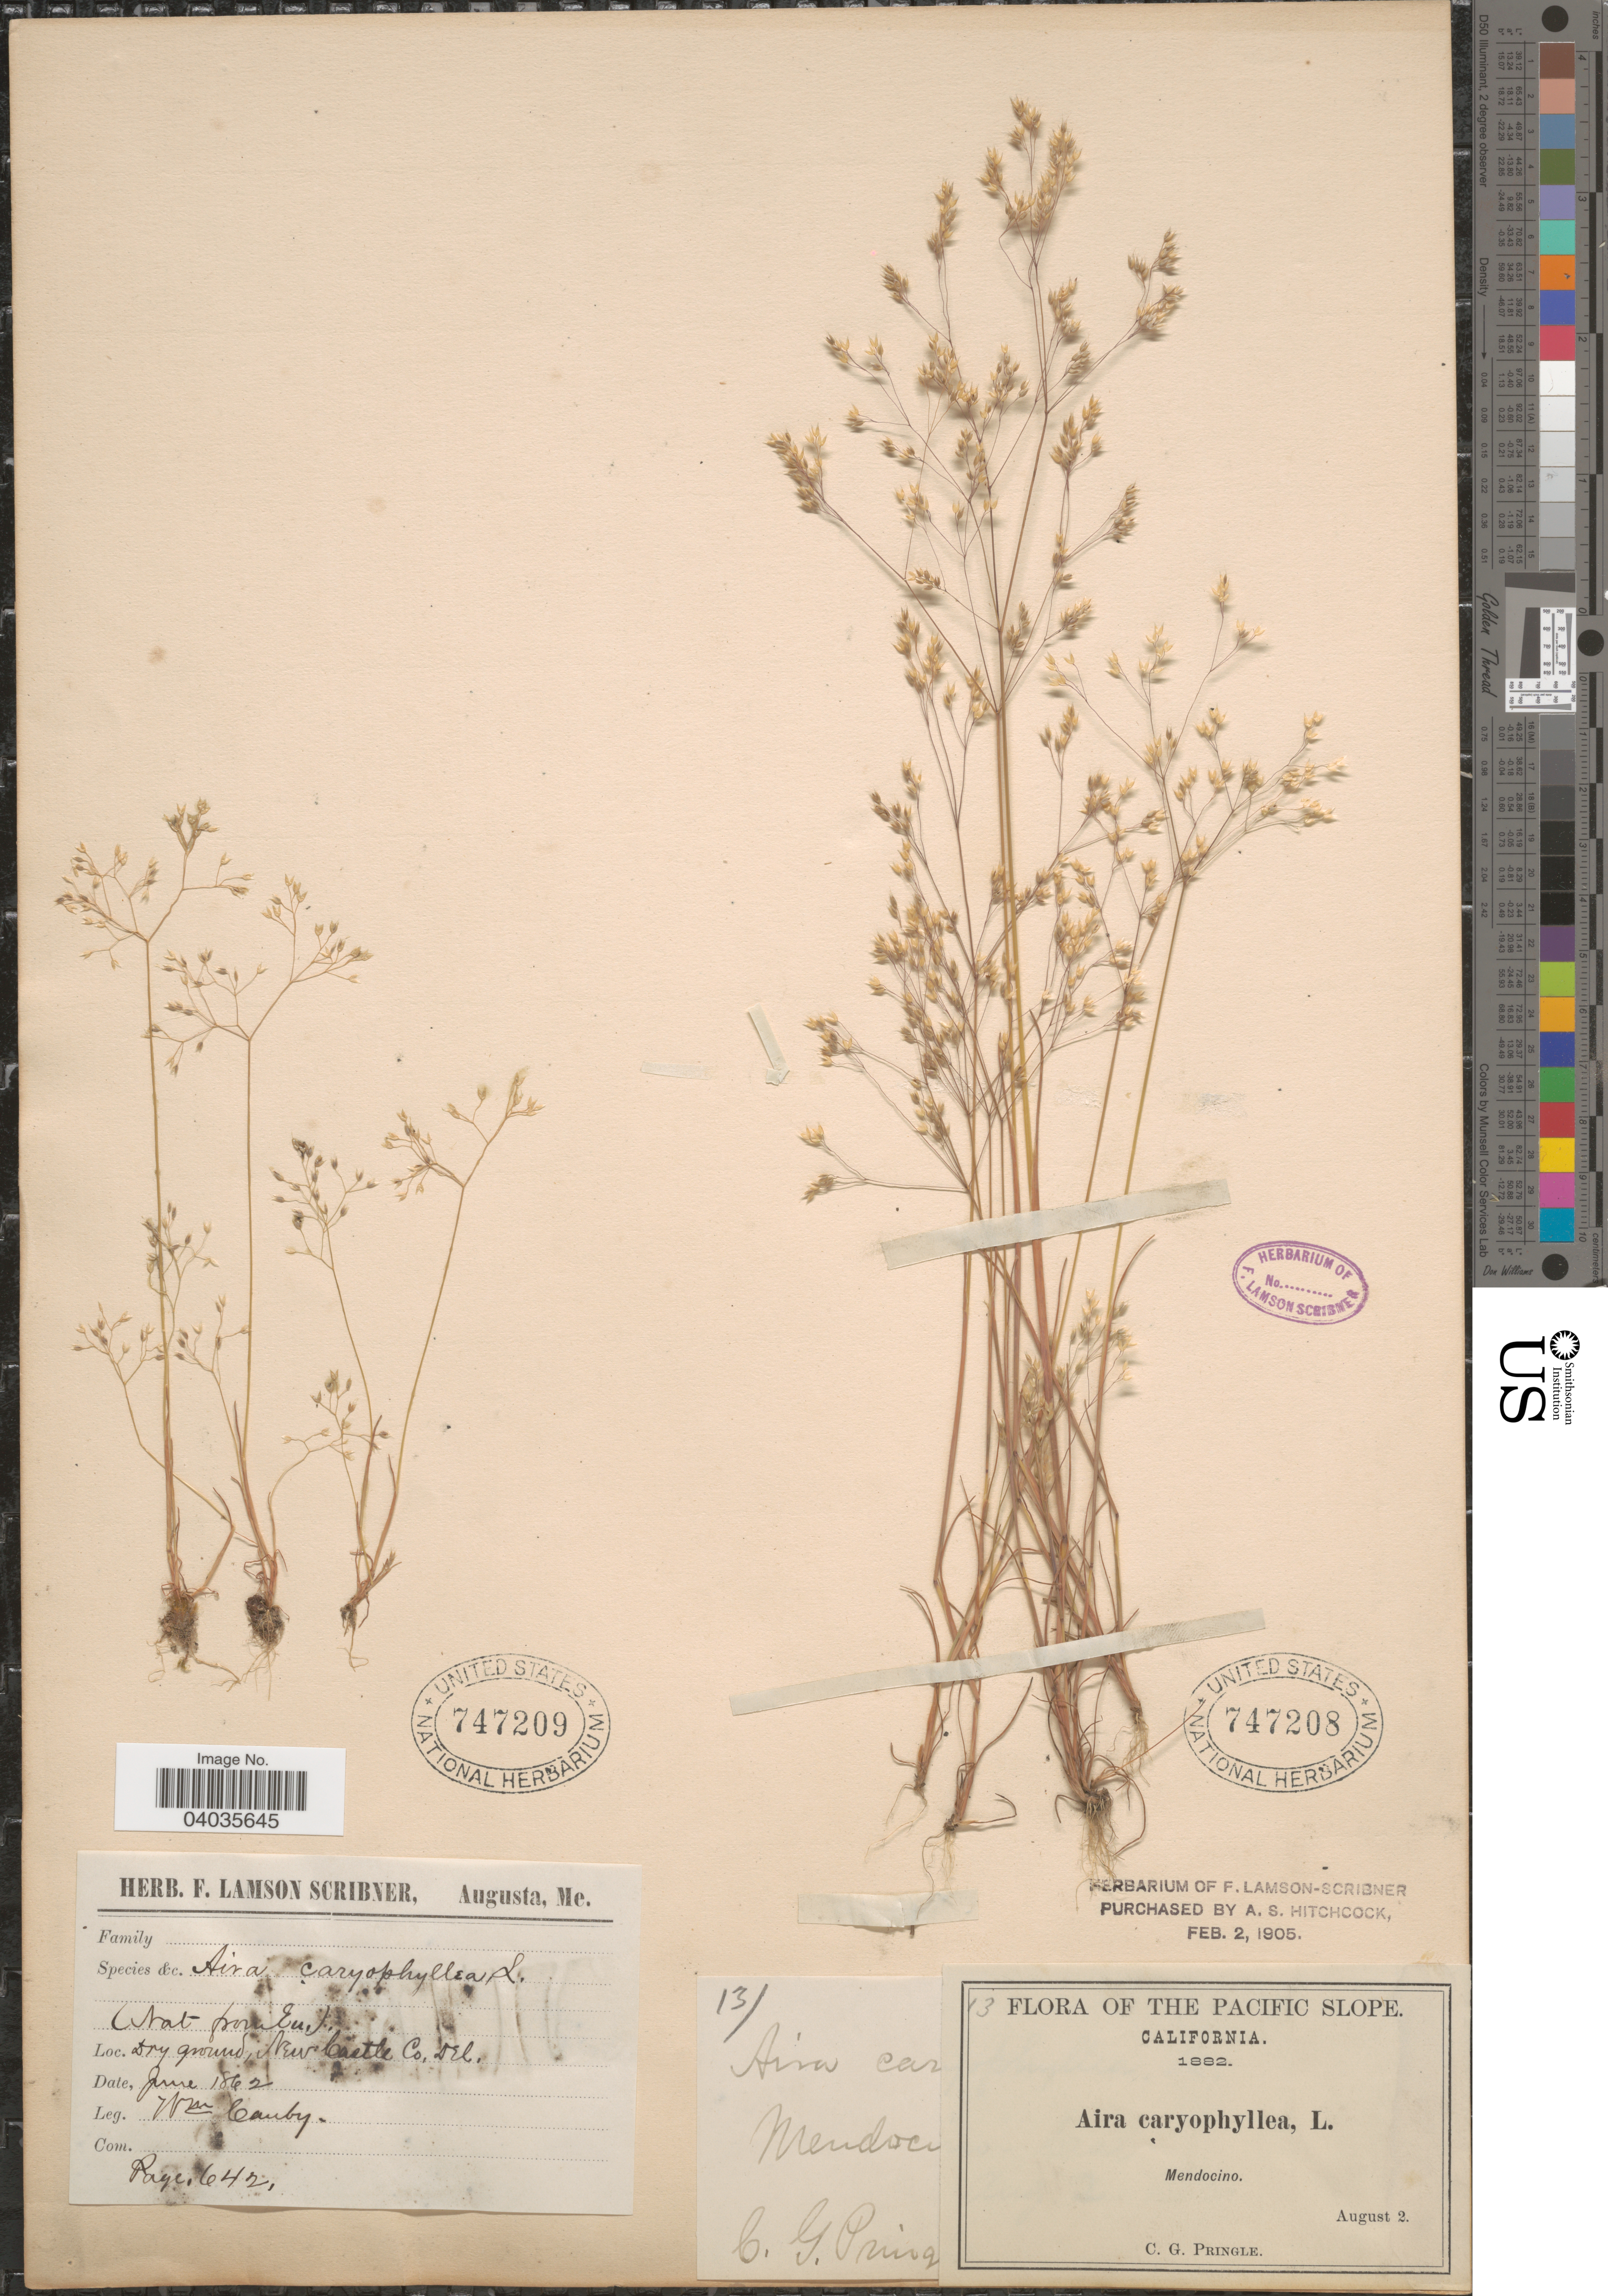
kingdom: Plantae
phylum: Tracheophyta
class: Liliopsida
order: Poales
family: Poaceae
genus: Aira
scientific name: Aira caryophyllea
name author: L.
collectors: W. M. Canby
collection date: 1862-06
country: United States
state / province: Delaware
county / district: New Castle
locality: New Castle Co.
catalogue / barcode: US 747209